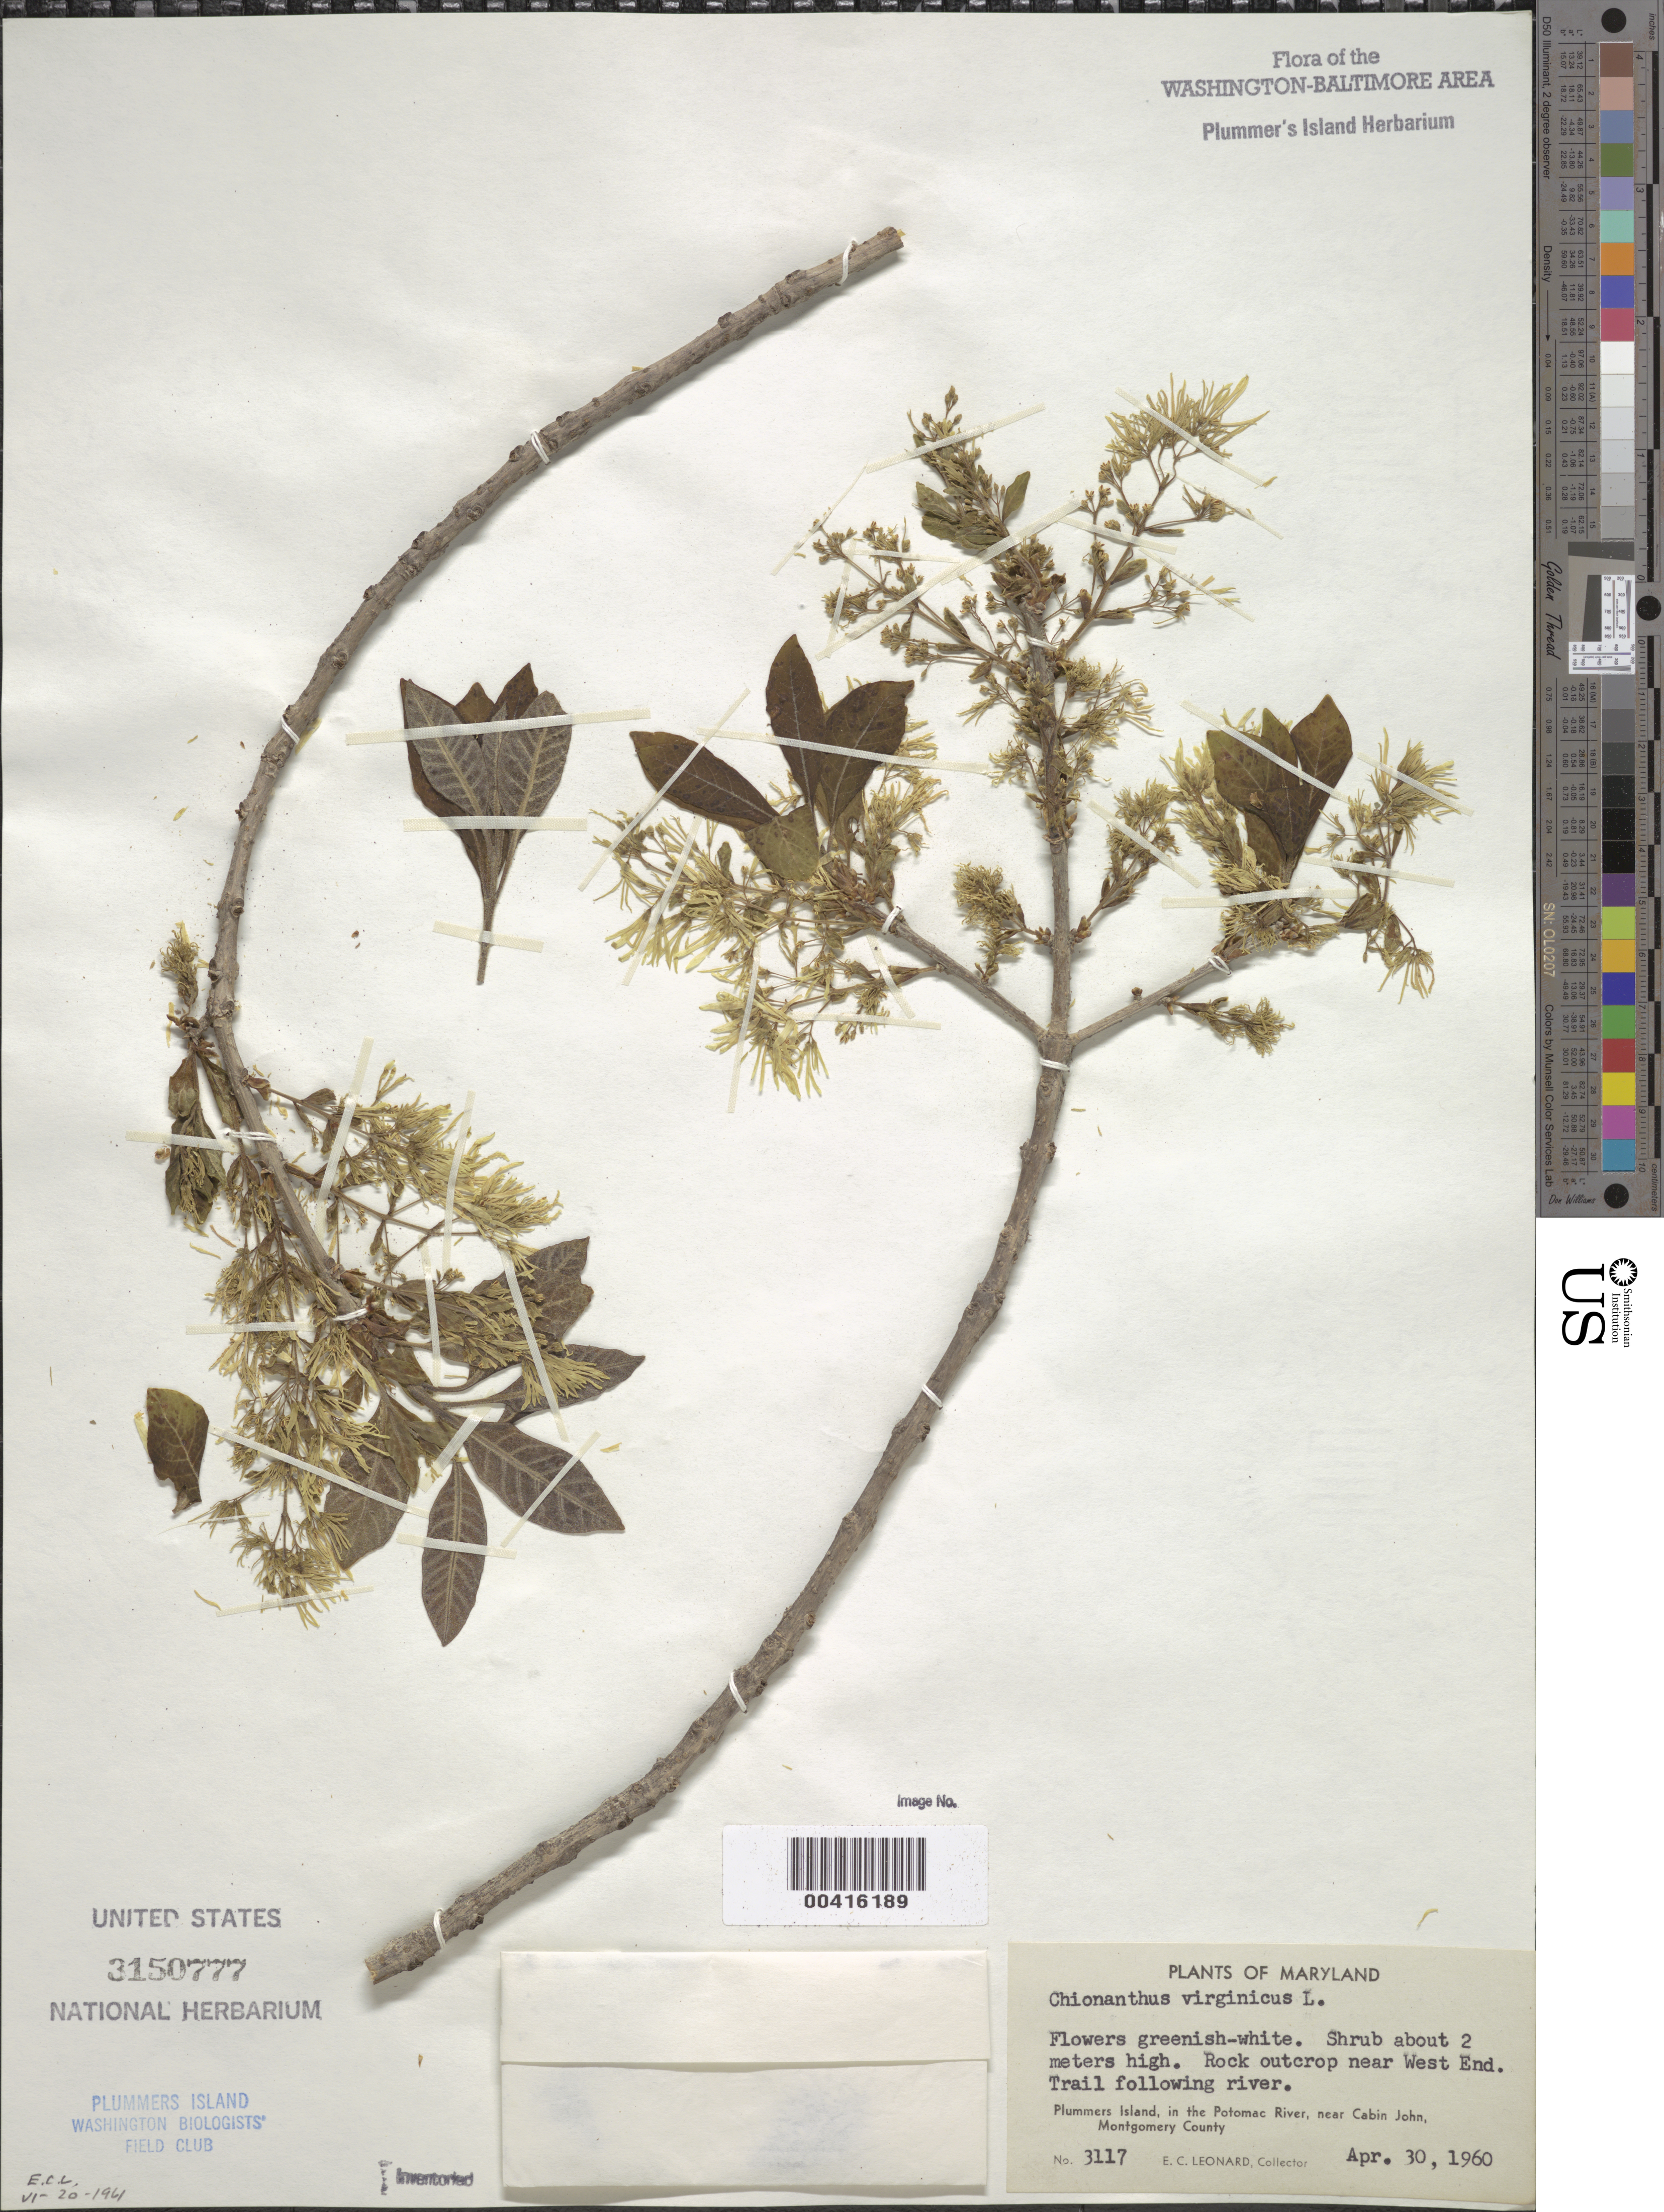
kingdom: Plantae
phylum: Tracheophyta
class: Magnoliopsida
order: Lamiales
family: Oleaceae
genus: Chionanthus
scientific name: Chionanthus virginicus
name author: L.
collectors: E. C. Leonard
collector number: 3117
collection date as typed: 30 Apr 1960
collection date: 1960-04-30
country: United States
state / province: Maryland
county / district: Montgomery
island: Plummers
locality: Plummer's Island; rock outcrop near west end. trail following river. C. & O. Canal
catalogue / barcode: US 3150777